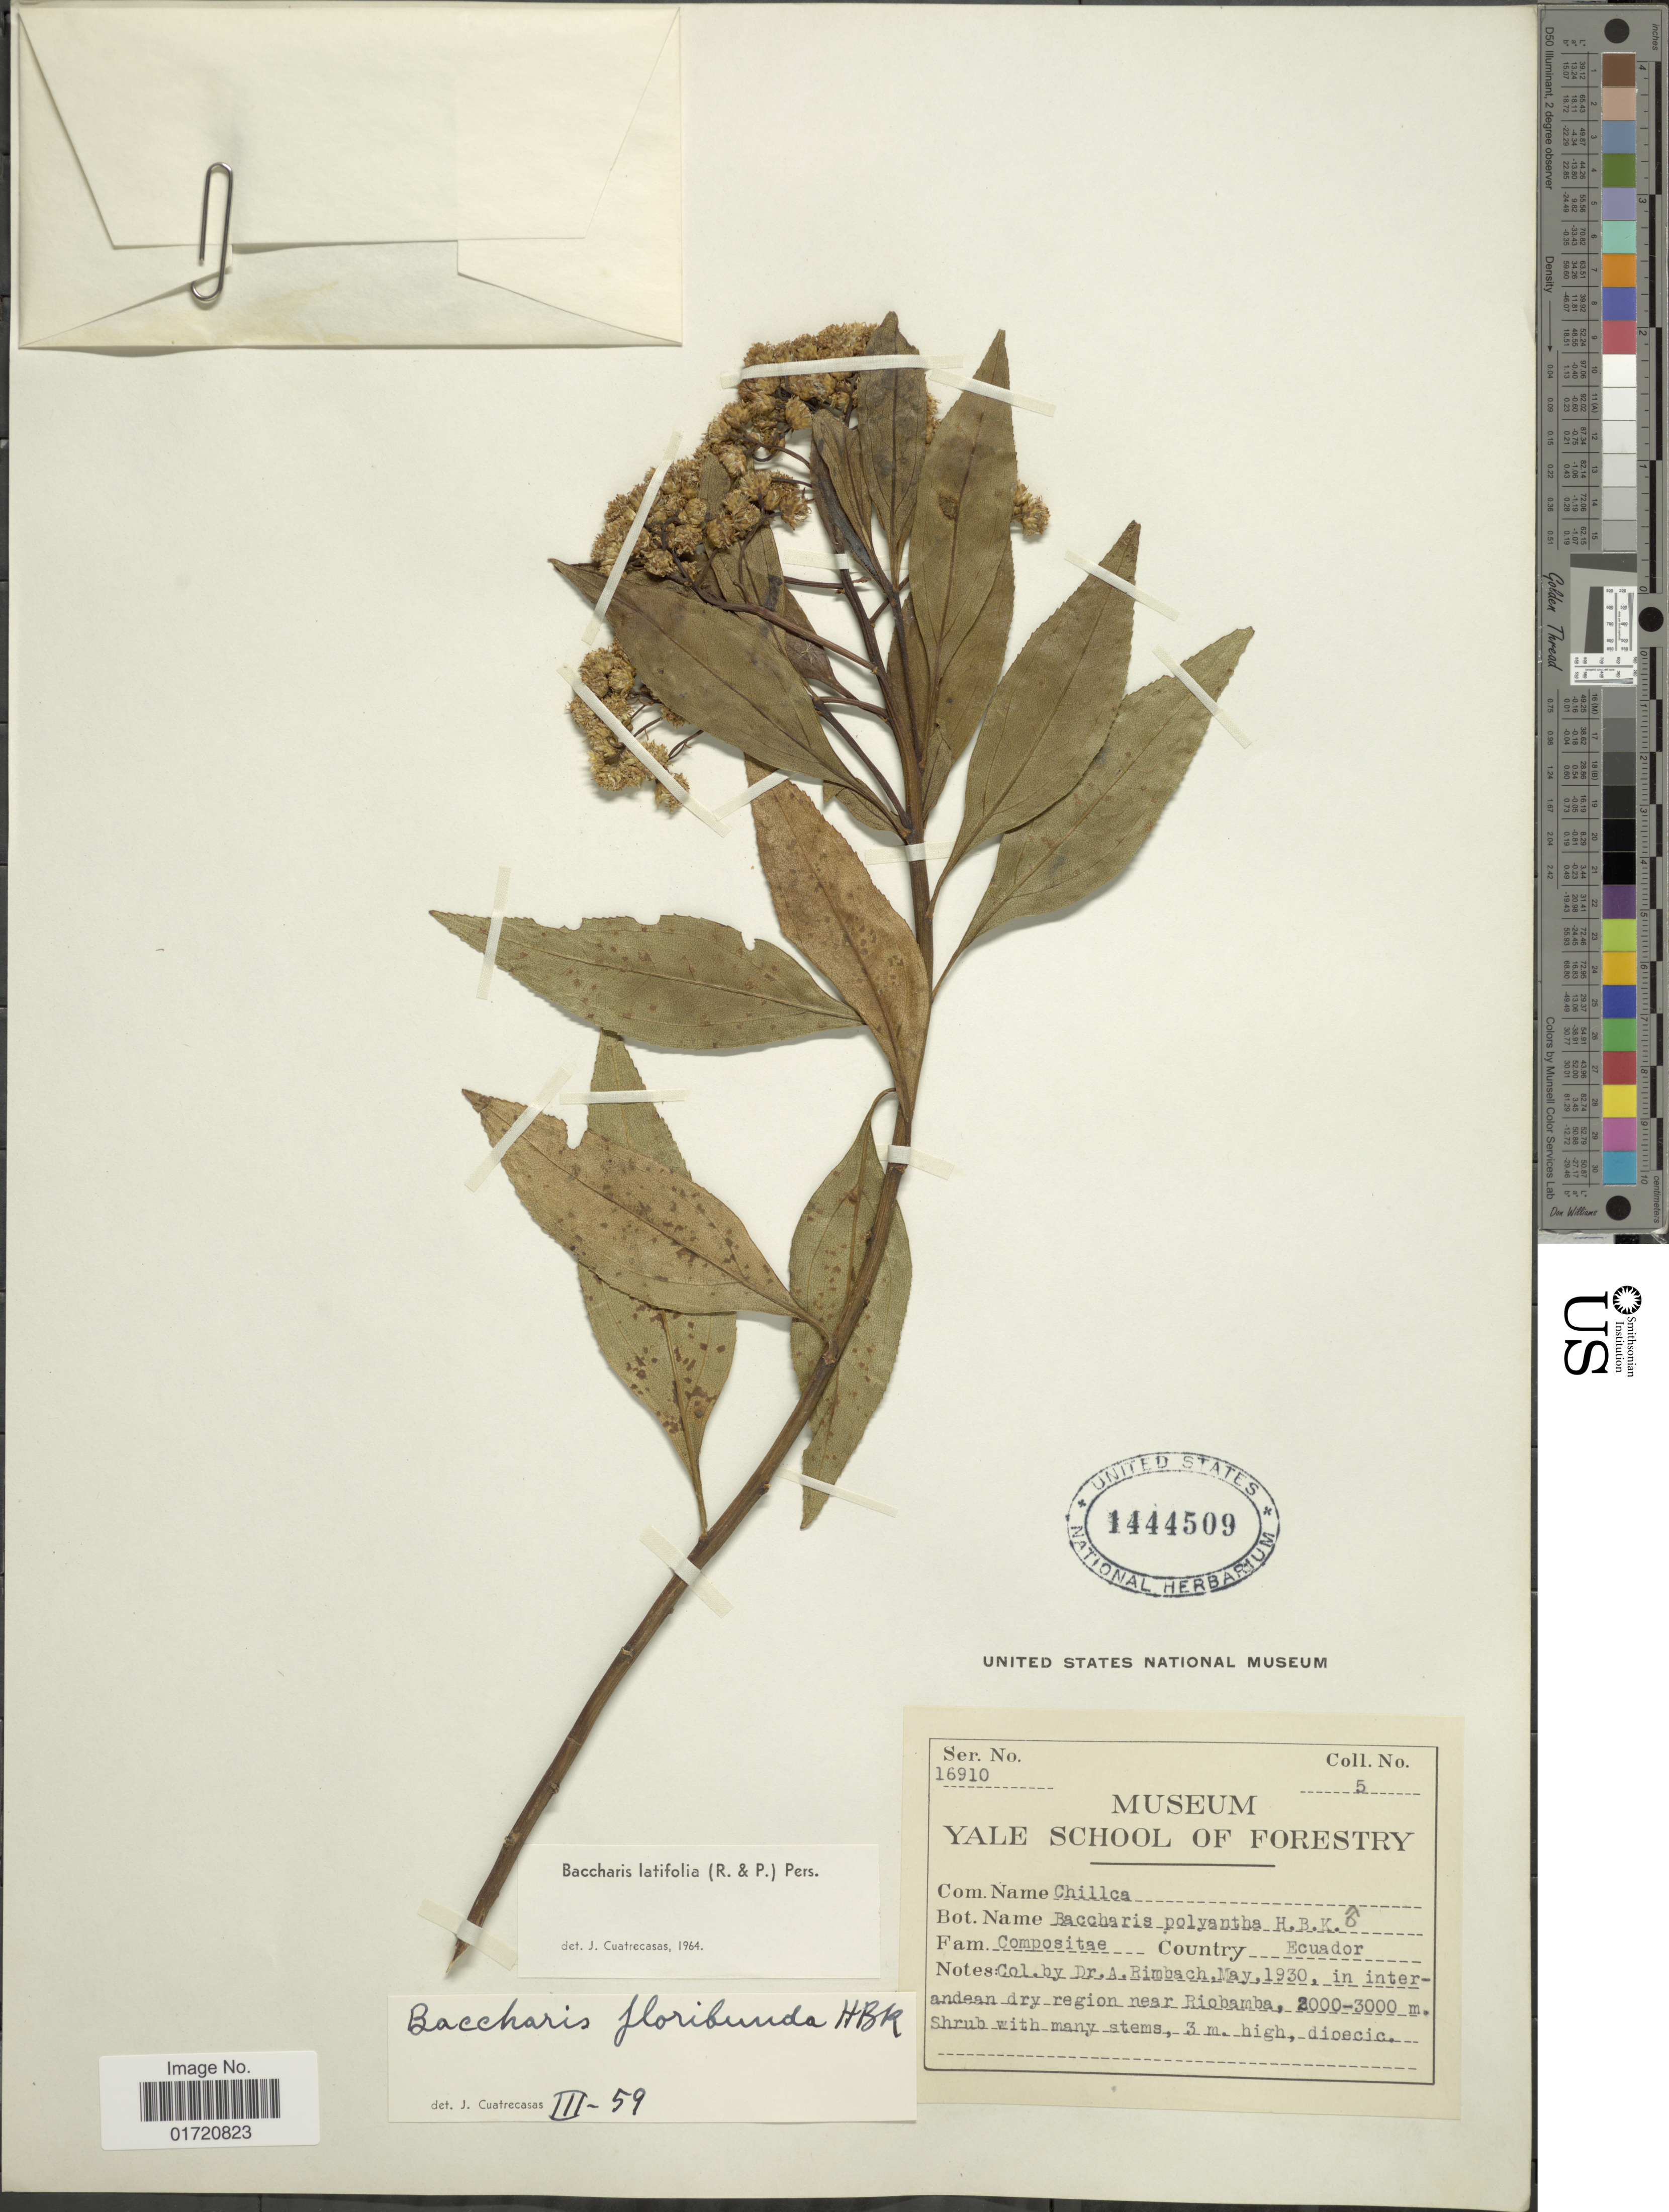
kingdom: Plantae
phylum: Tracheophyta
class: Magnoliopsida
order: Asterales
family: Asteraceae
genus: Baccharis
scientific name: Baccharis latifolia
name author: (Ruiz & Pav.) Pers.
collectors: A. Rimbach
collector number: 5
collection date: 1930-05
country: Ecuador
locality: Region near Riobamba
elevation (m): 2000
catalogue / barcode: US 1444509